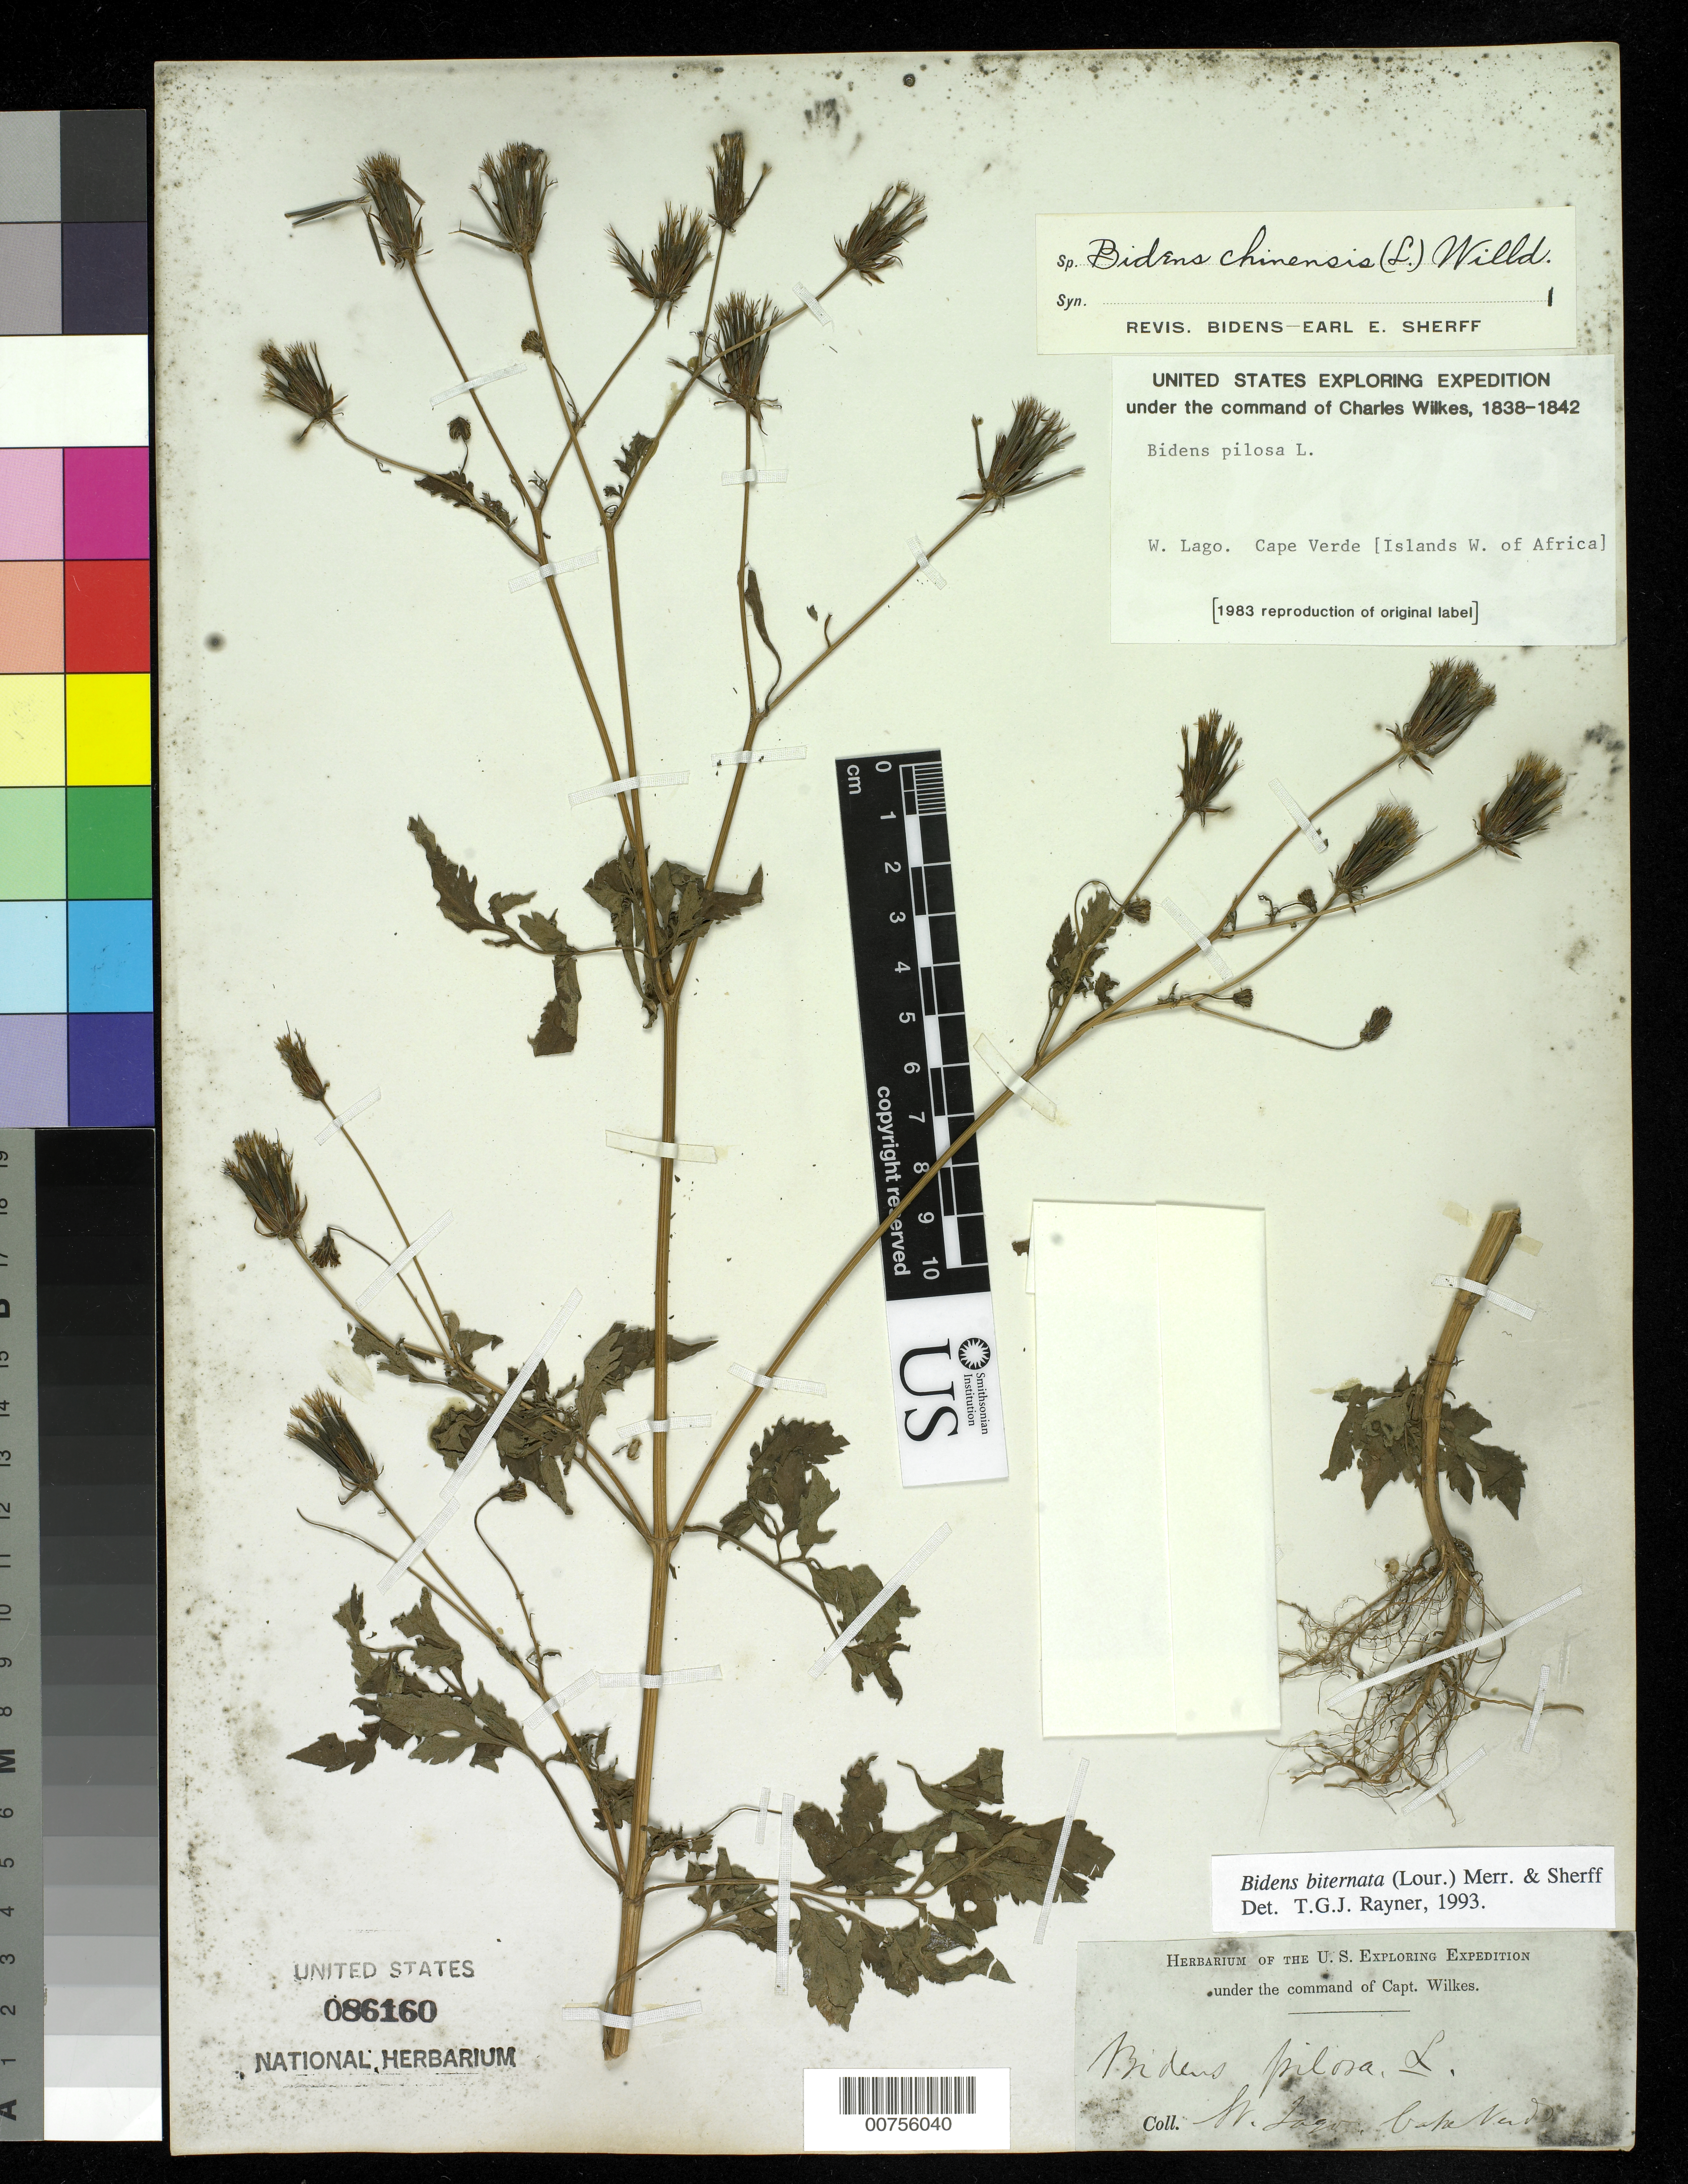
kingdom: Plantae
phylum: Tracheophyta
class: Magnoliopsida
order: Asterales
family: Asteraceae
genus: Bidens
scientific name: Bidens biternata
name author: (Lour.) Merr. & Sherff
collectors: Wilkes Explor. Exped.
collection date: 1838/1842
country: Cape Verde Islands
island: Cape Verde Is.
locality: St. Jago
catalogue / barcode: US 86160